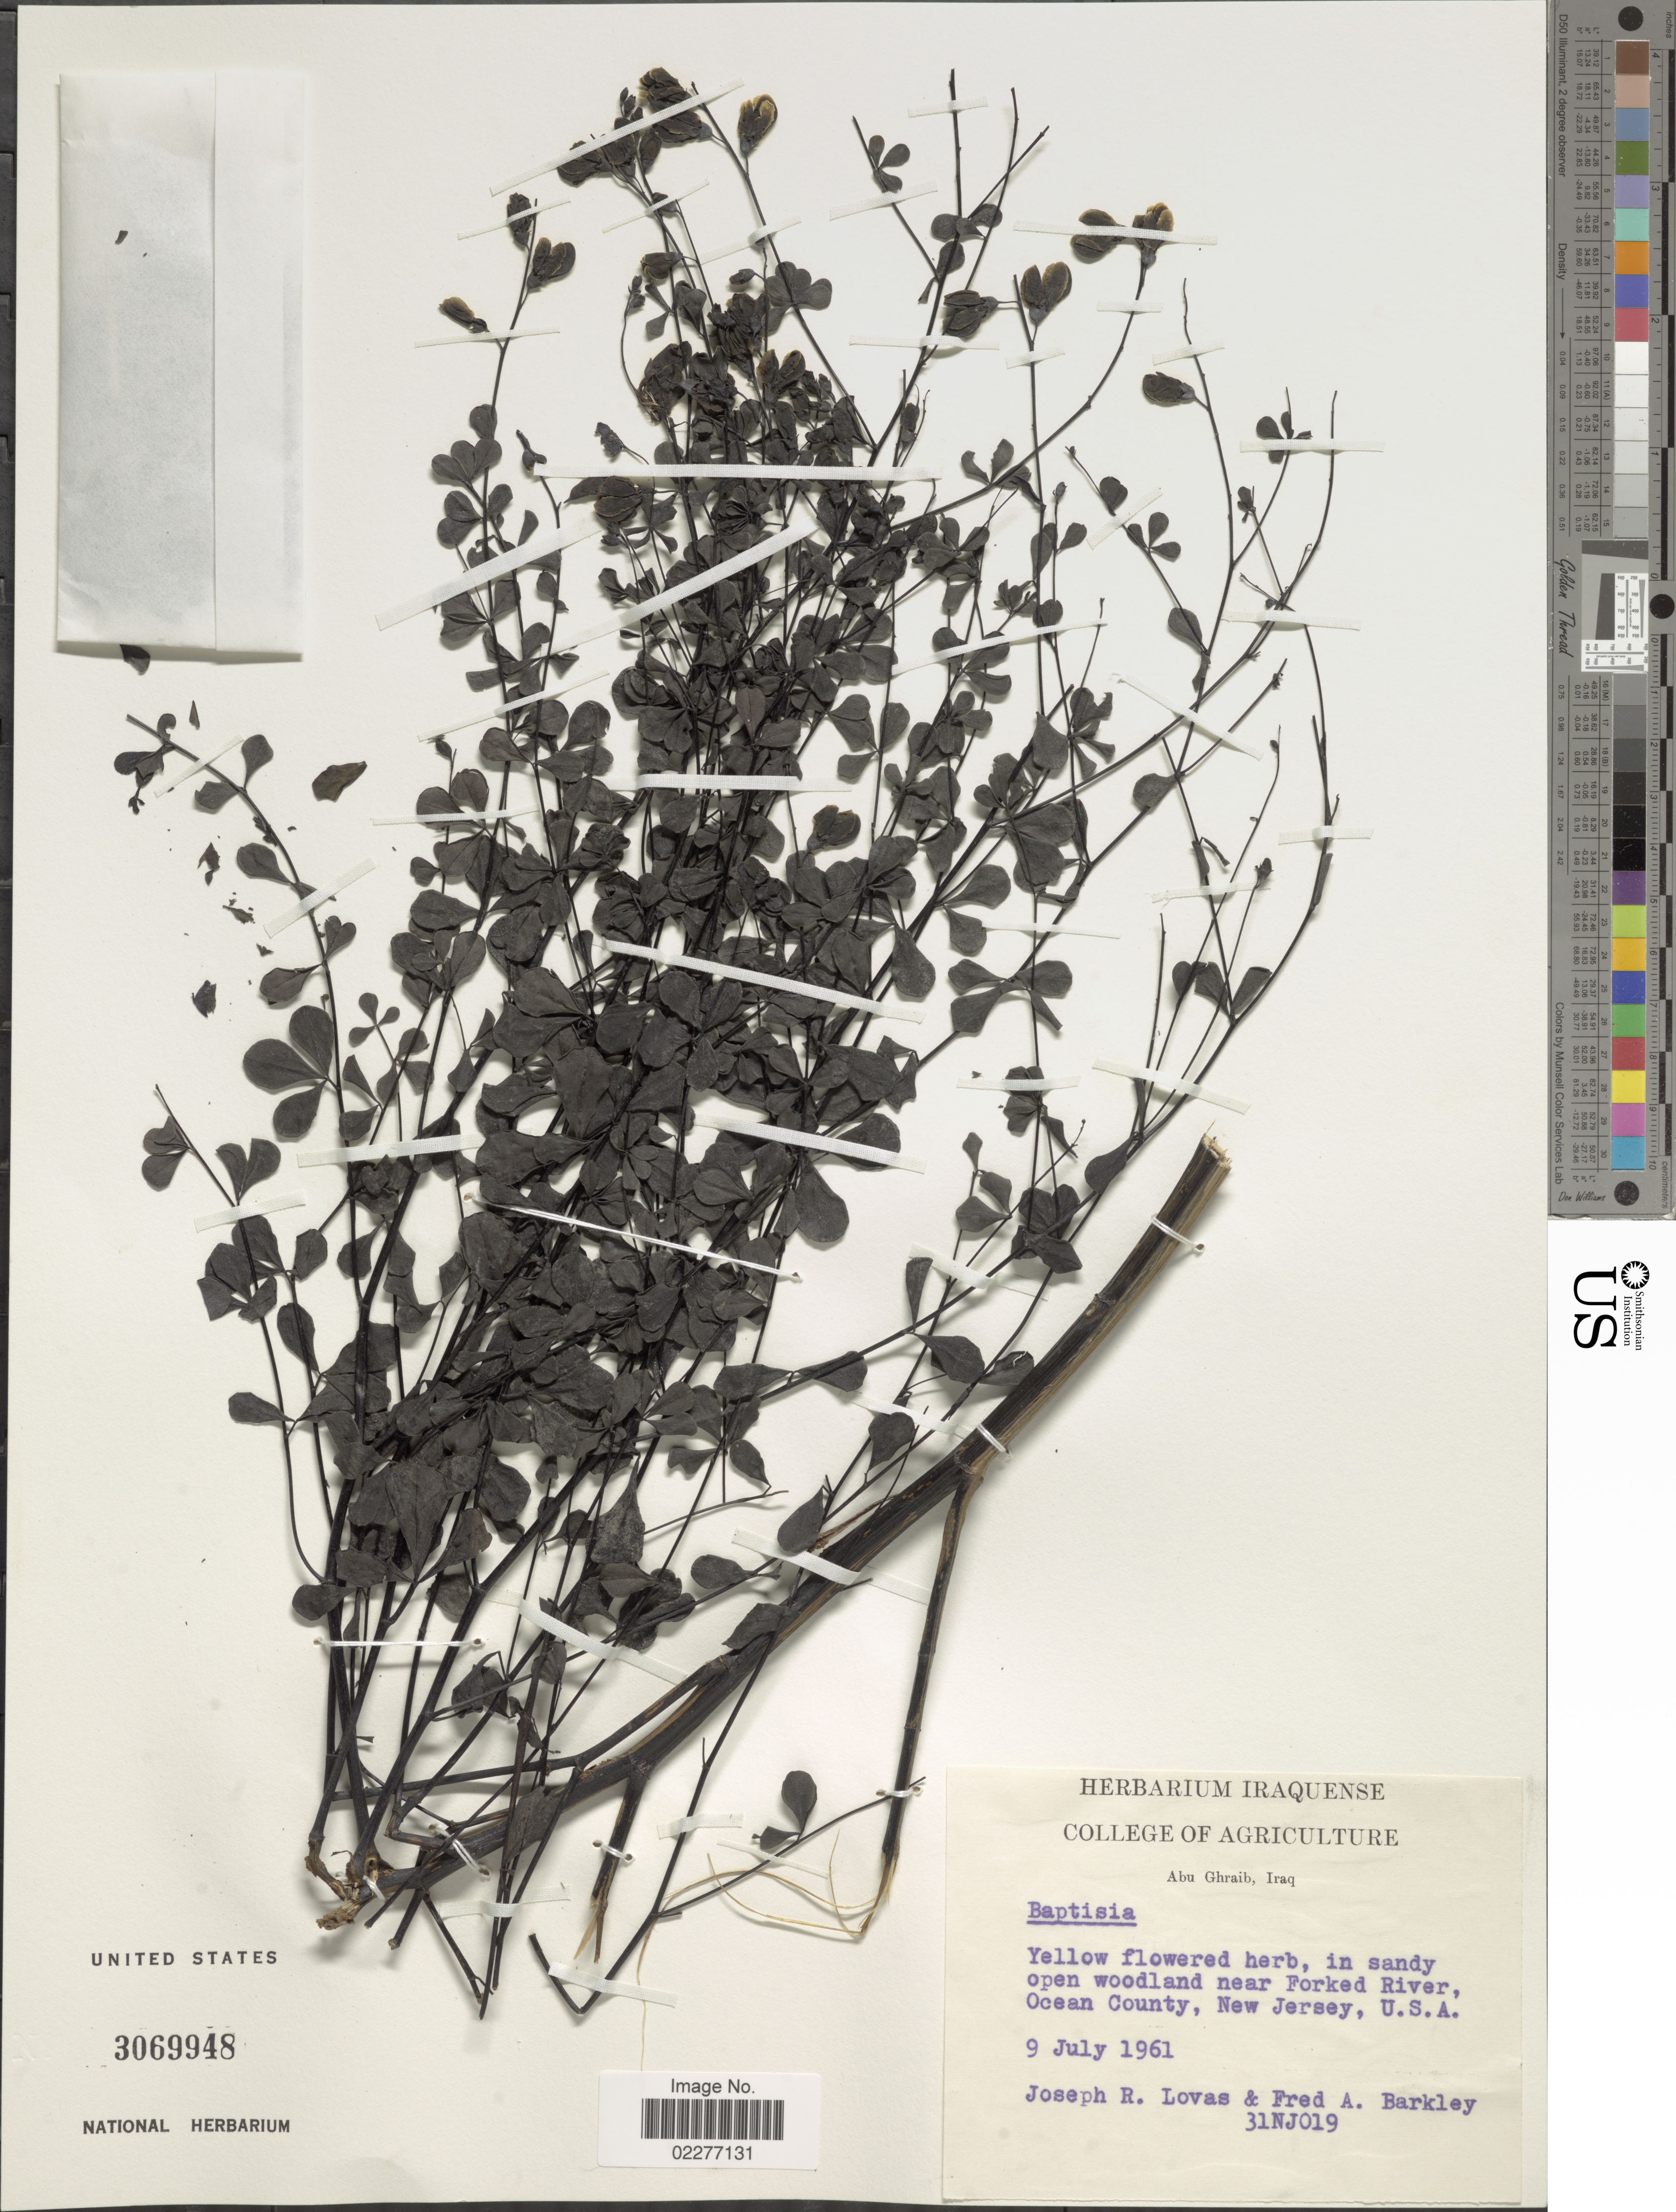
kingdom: Plantae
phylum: Tracheophyta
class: Magnoliopsida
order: Fabales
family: Fabaceae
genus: Baptisia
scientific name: Baptisia sp.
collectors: J. Lovas & F. A. Barkley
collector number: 31nj019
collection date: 1961-07-09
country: United States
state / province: New Jersey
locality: In sandy open woodland near Forked River, Ocean County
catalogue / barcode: US 3069948